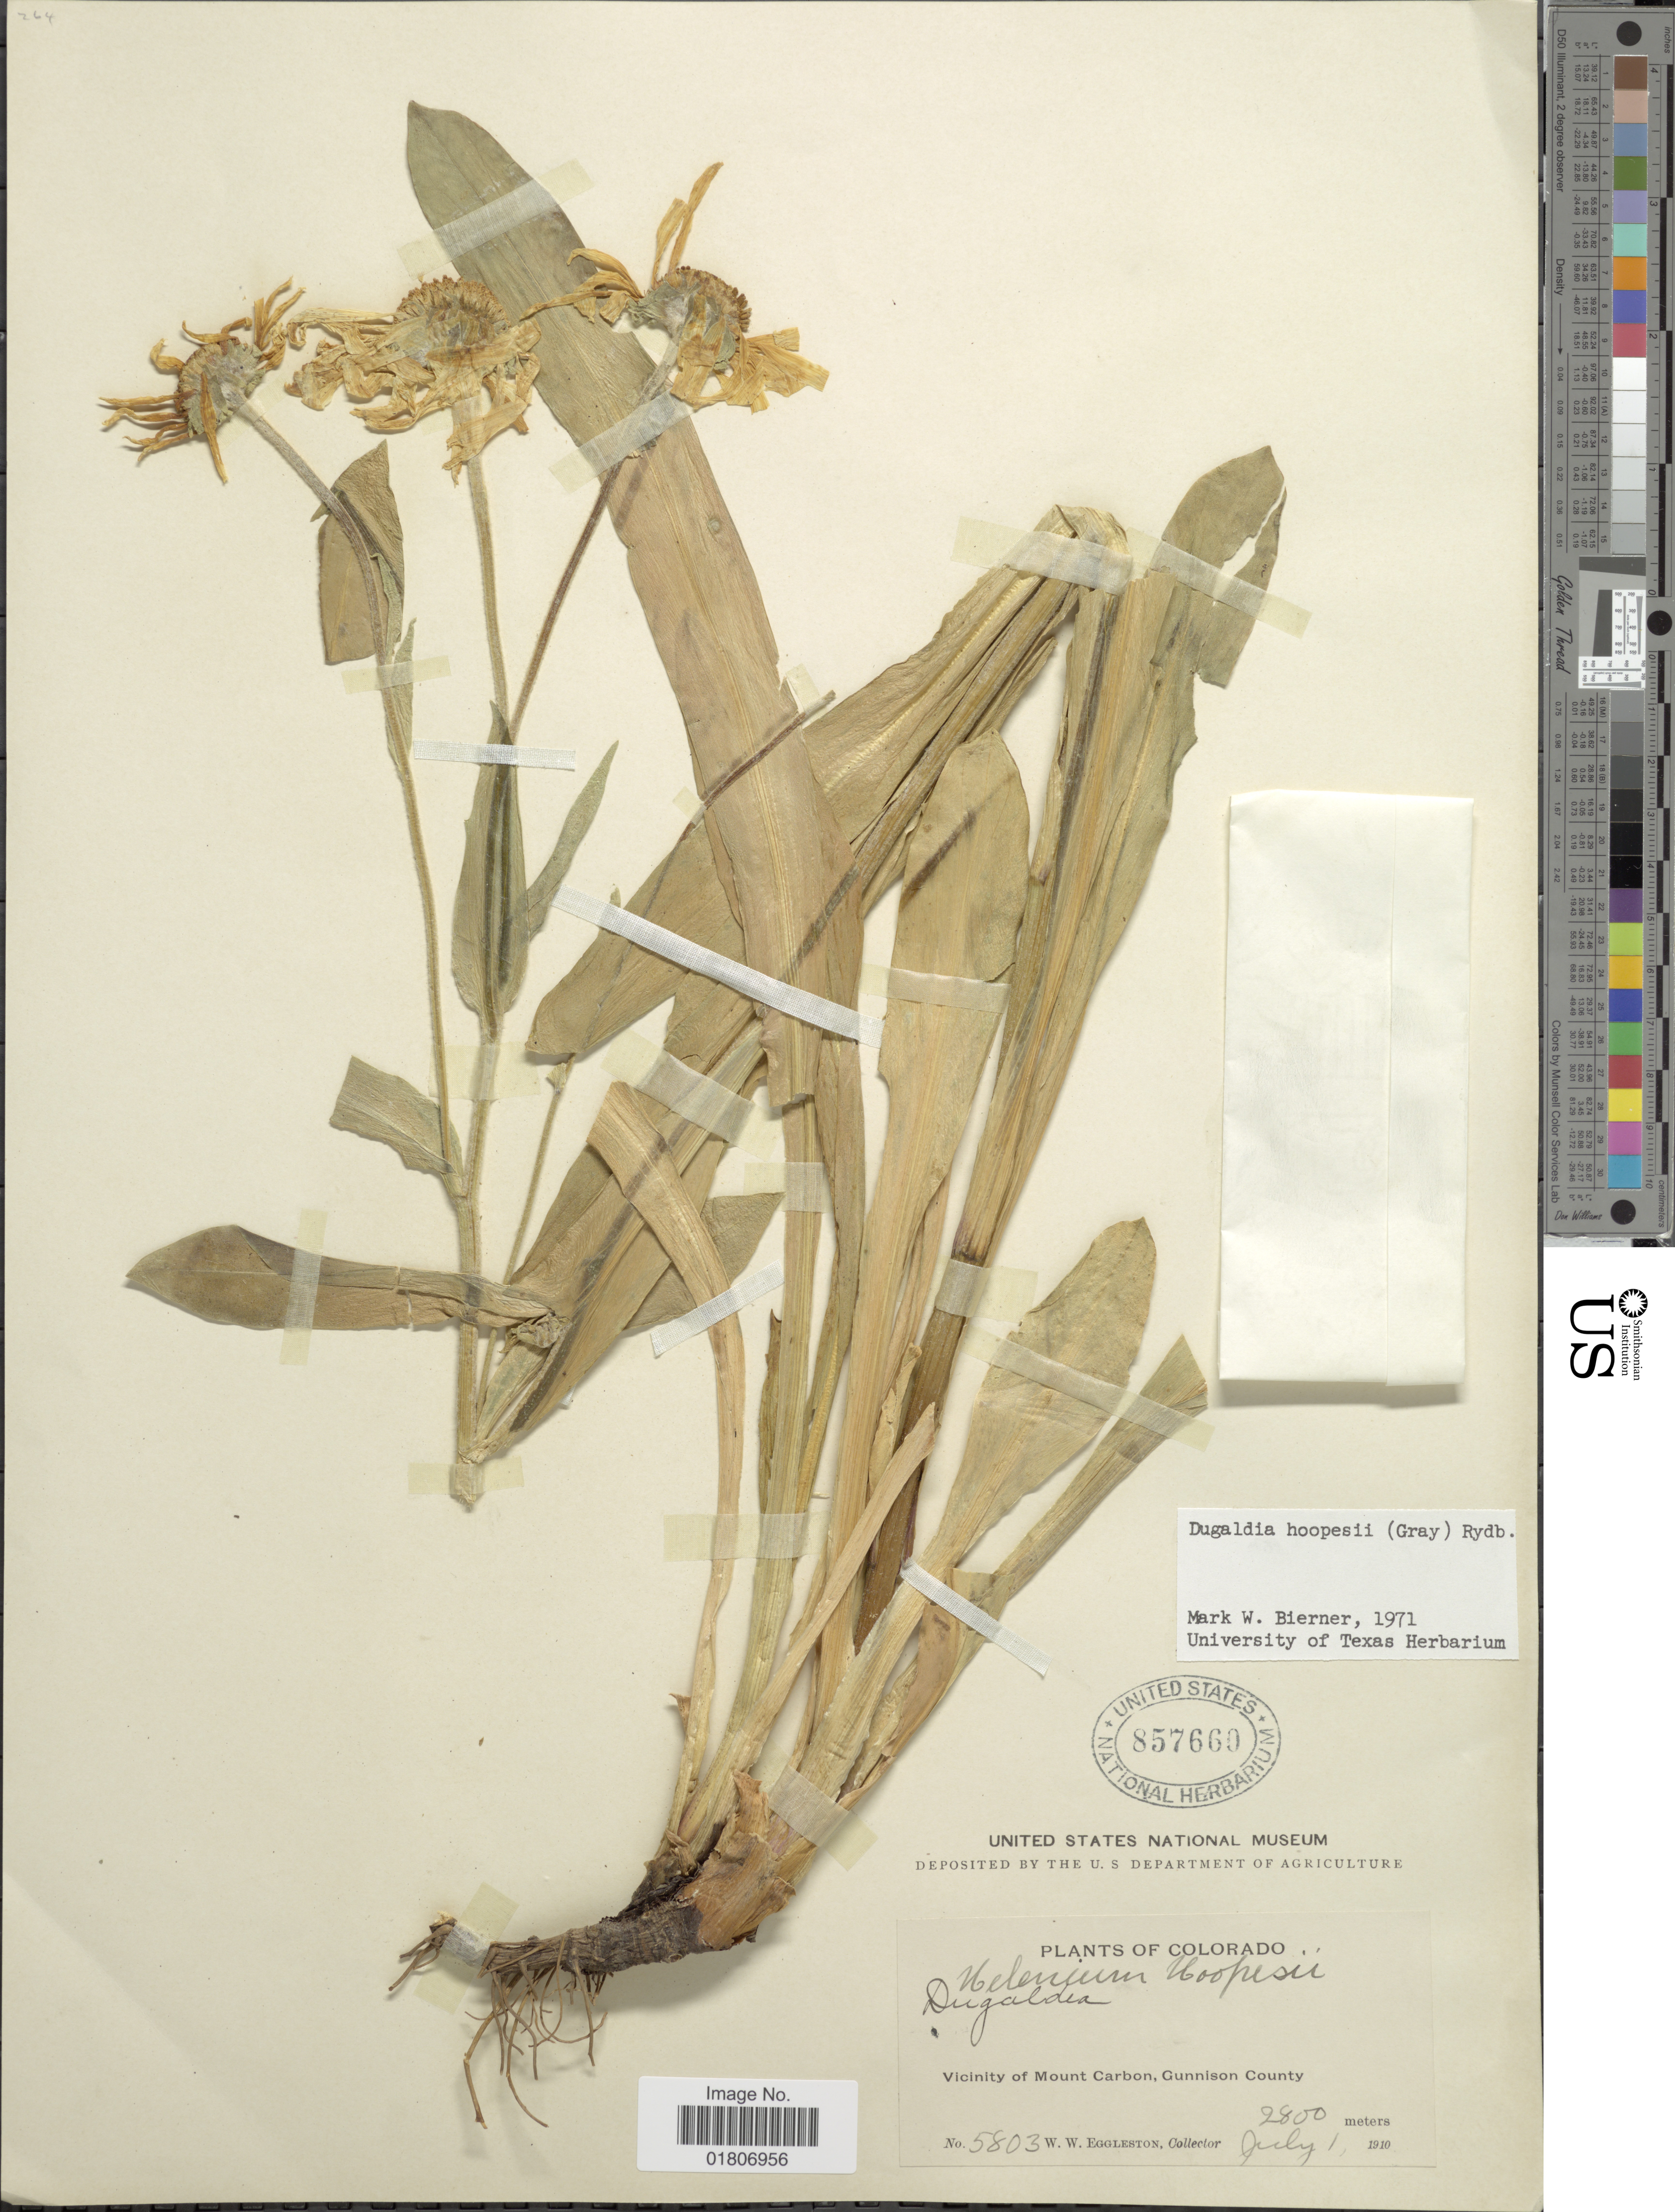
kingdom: Plantae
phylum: Tracheophyta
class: Magnoliopsida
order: Asterales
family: Asteraceae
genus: Dugaldia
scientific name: Dugaldia hoopesii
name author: (A. Gray) Rydb.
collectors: W. W. Eggleston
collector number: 5803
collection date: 1910-07-01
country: United States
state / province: Colorado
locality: Vicinity of Mount Carbon, Gunnison County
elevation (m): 2800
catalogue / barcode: US 857660